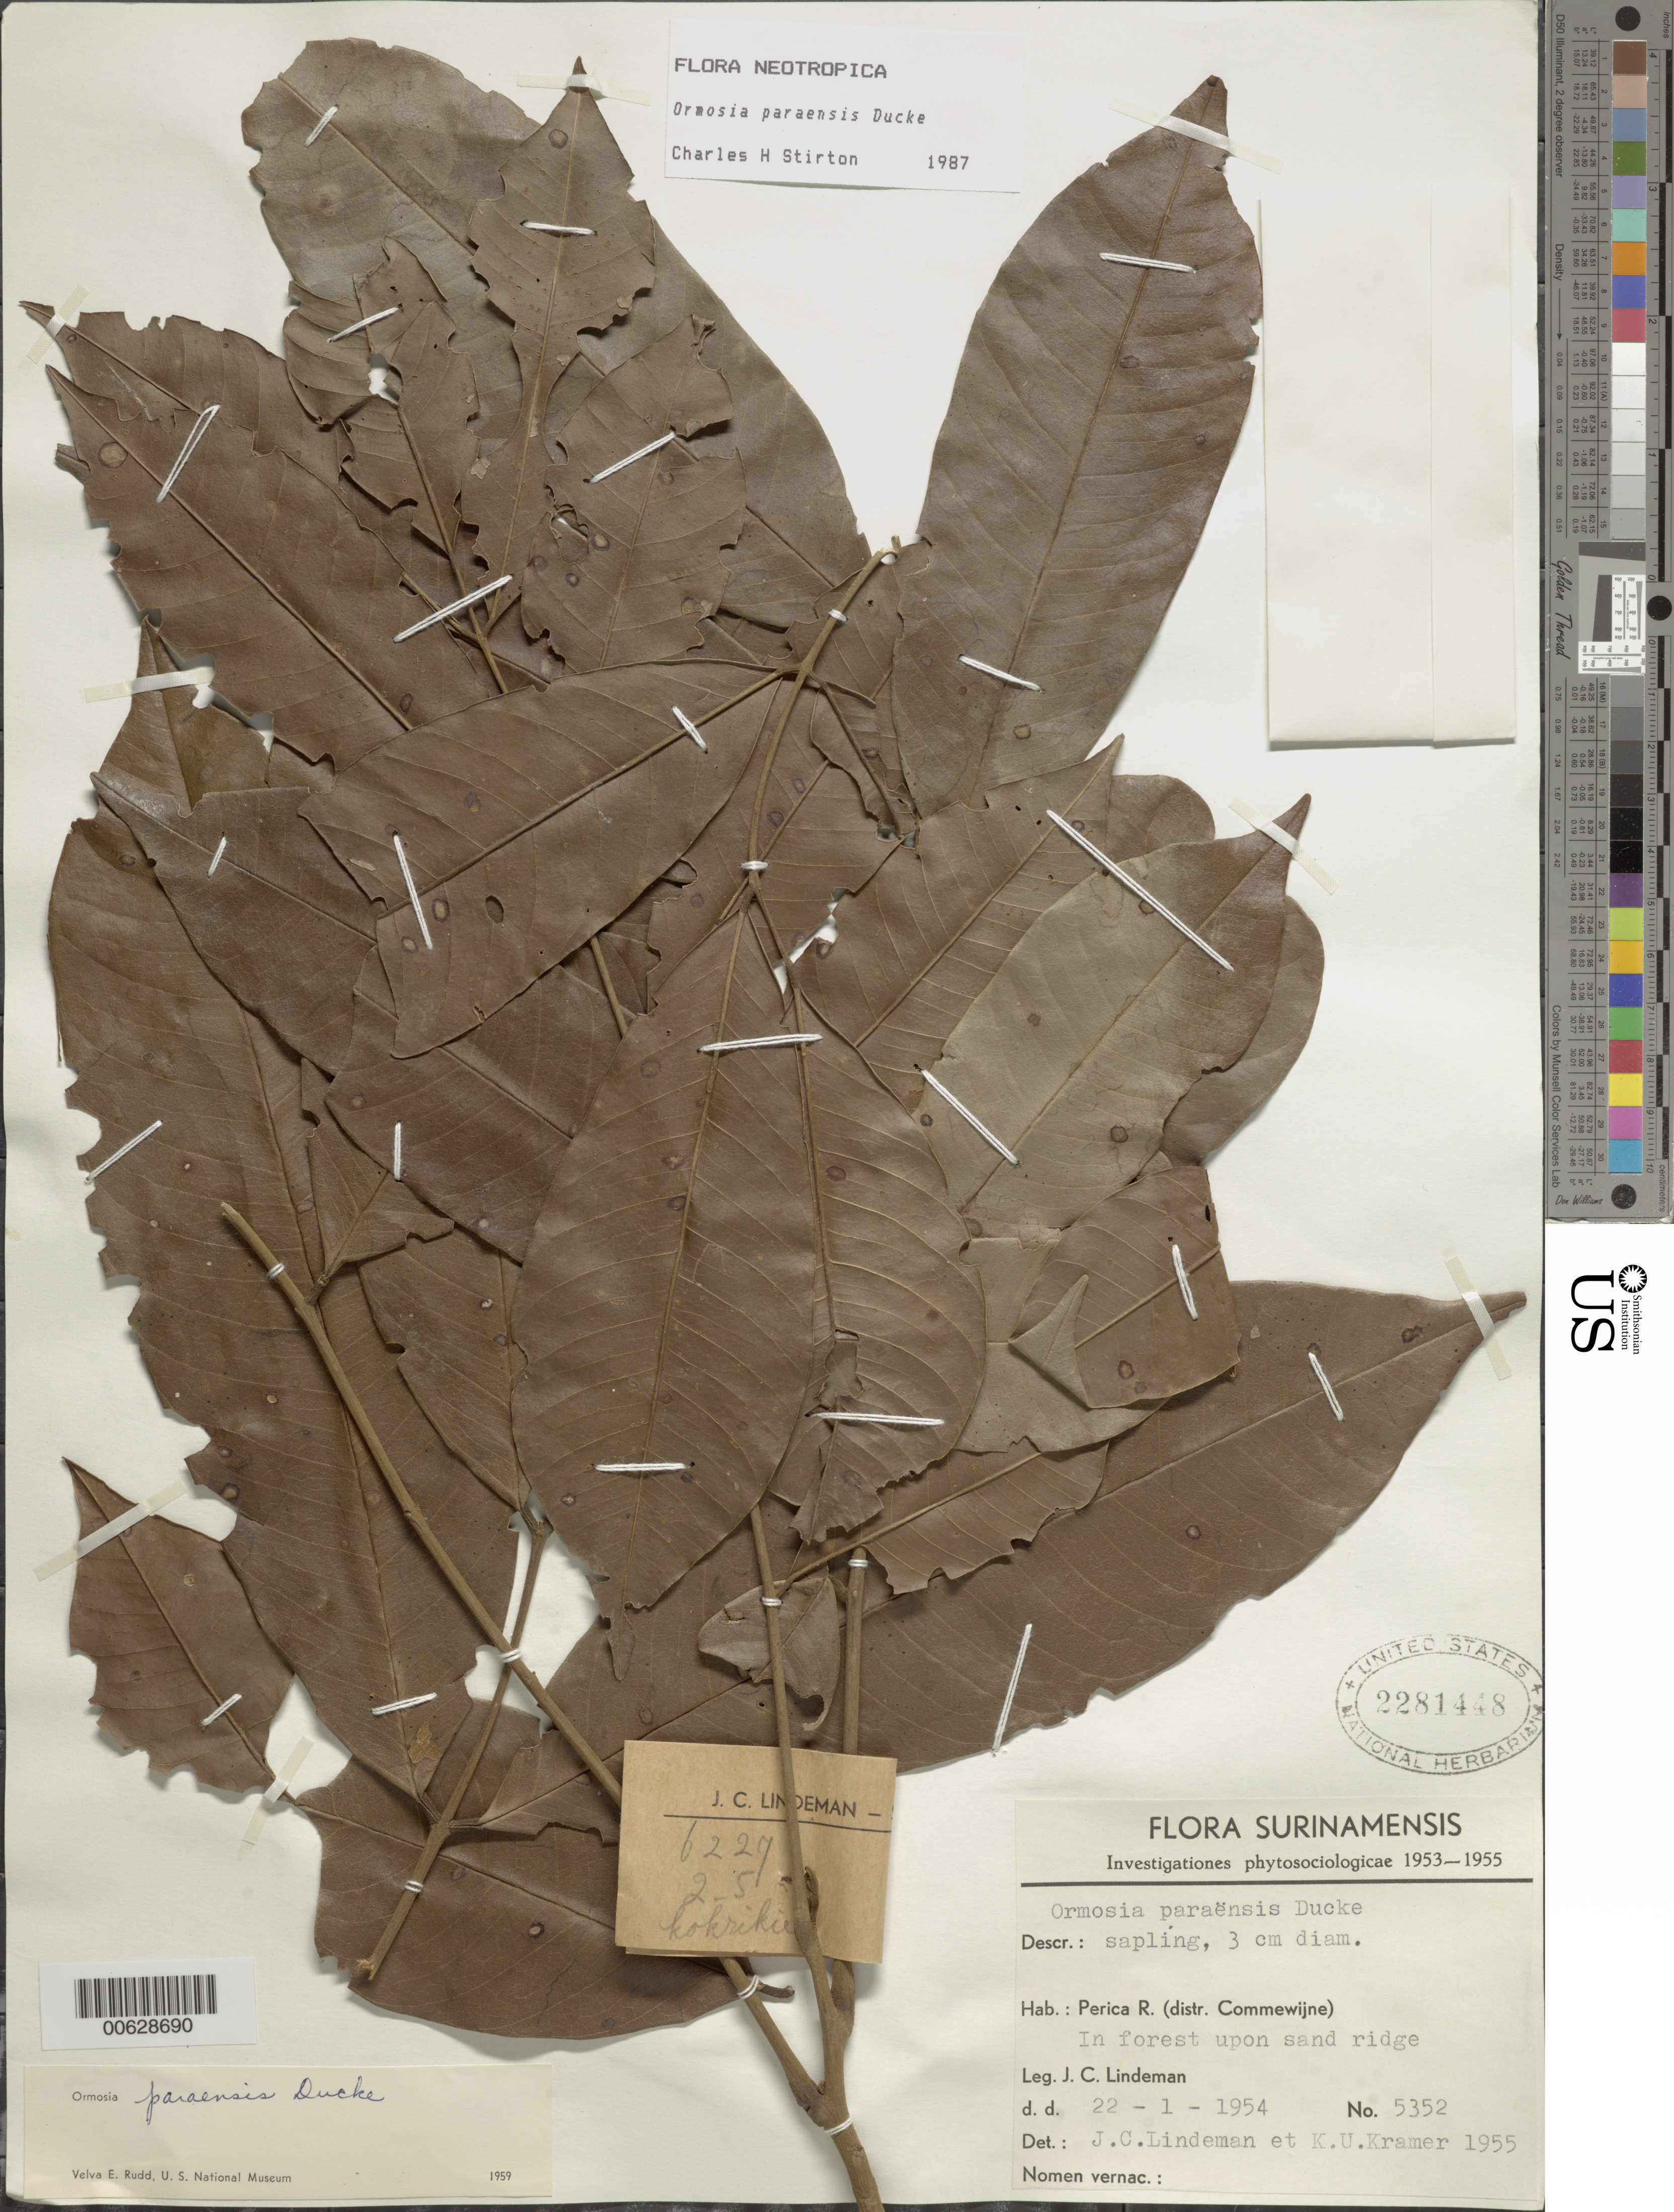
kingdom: Plantae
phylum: Tracheophyta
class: Magnoliopsida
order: Fabales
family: Fabaceae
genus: Ormosia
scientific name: Ormosia paraensis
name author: Ducke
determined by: Stirton, Charles H.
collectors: J. C. Lindeman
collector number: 5352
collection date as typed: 22-Jan-54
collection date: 1954-01-22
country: Suriname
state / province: Commewijne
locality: Perica R., S of Capoerica Ridge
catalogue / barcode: US 2281448